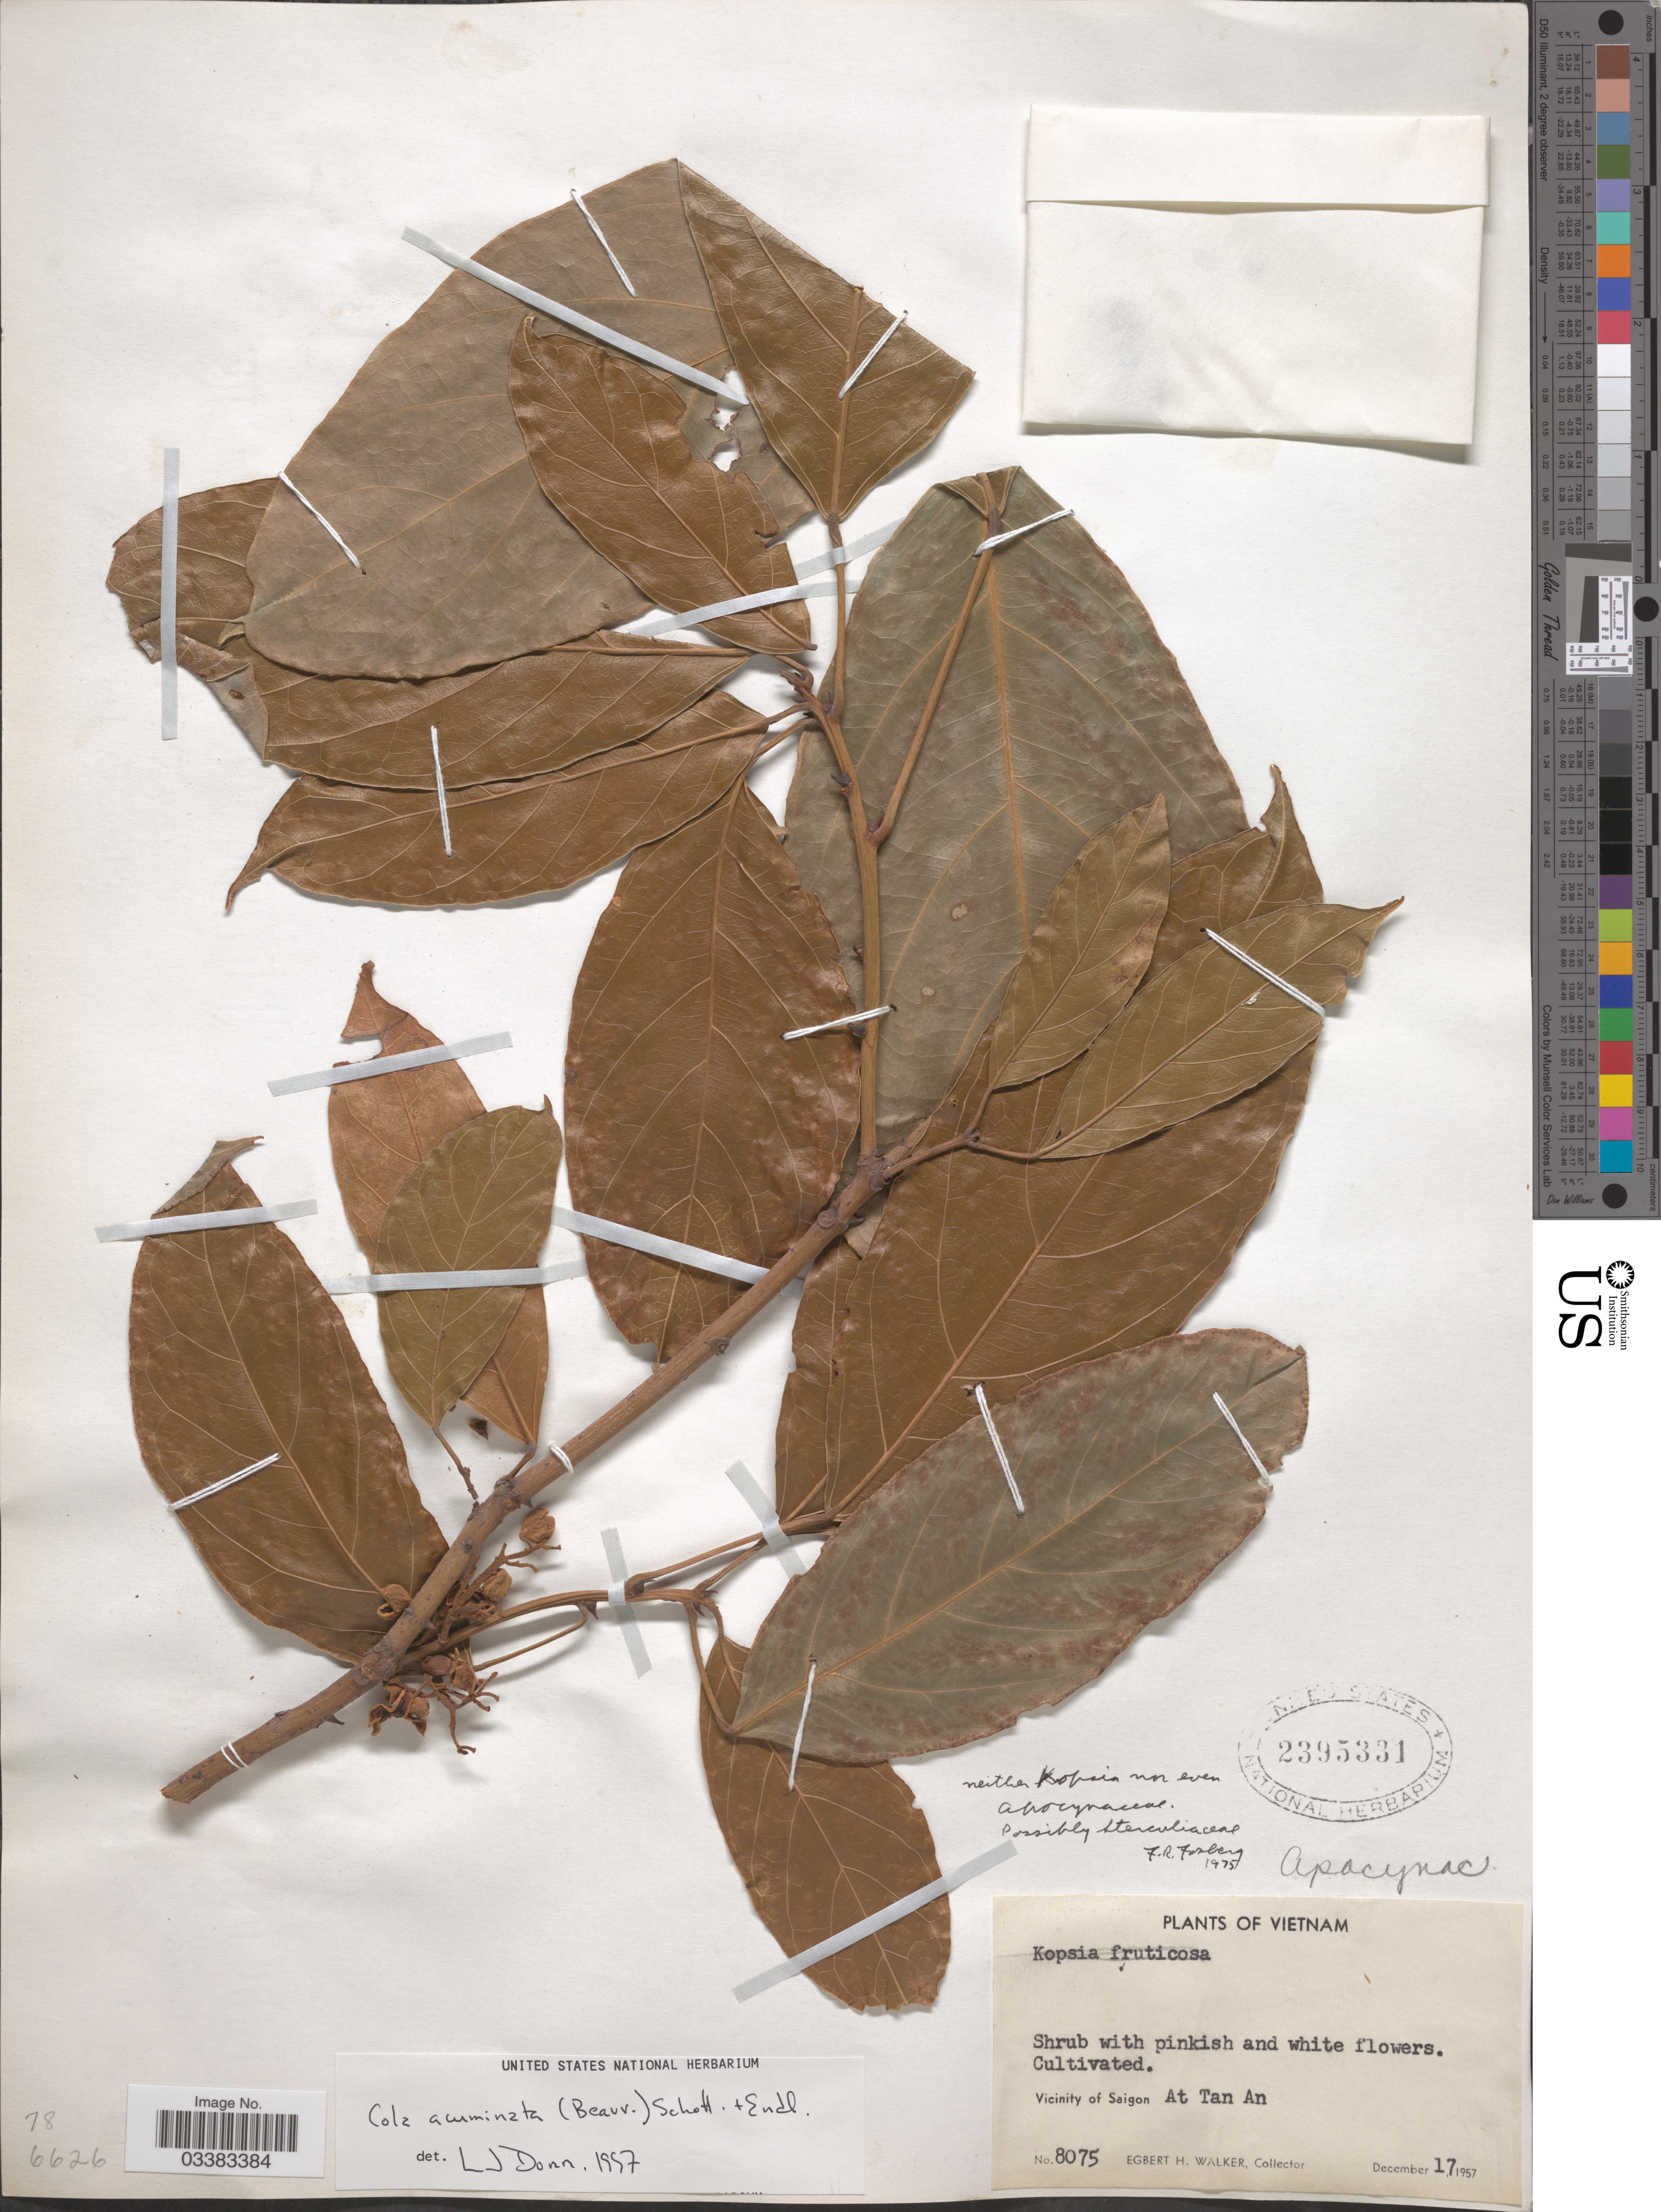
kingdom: Plantae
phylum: Tracheophyta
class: Magnoliopsida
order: Malvales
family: Malvaceae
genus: Cola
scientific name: Cola acuminata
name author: (P. Beauv.) Schott & Endl.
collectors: E. H. Walker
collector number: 8075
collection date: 1957-12-17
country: Vietnam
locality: Vicinity of Saigon. At Tan An.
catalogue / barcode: US 2395331